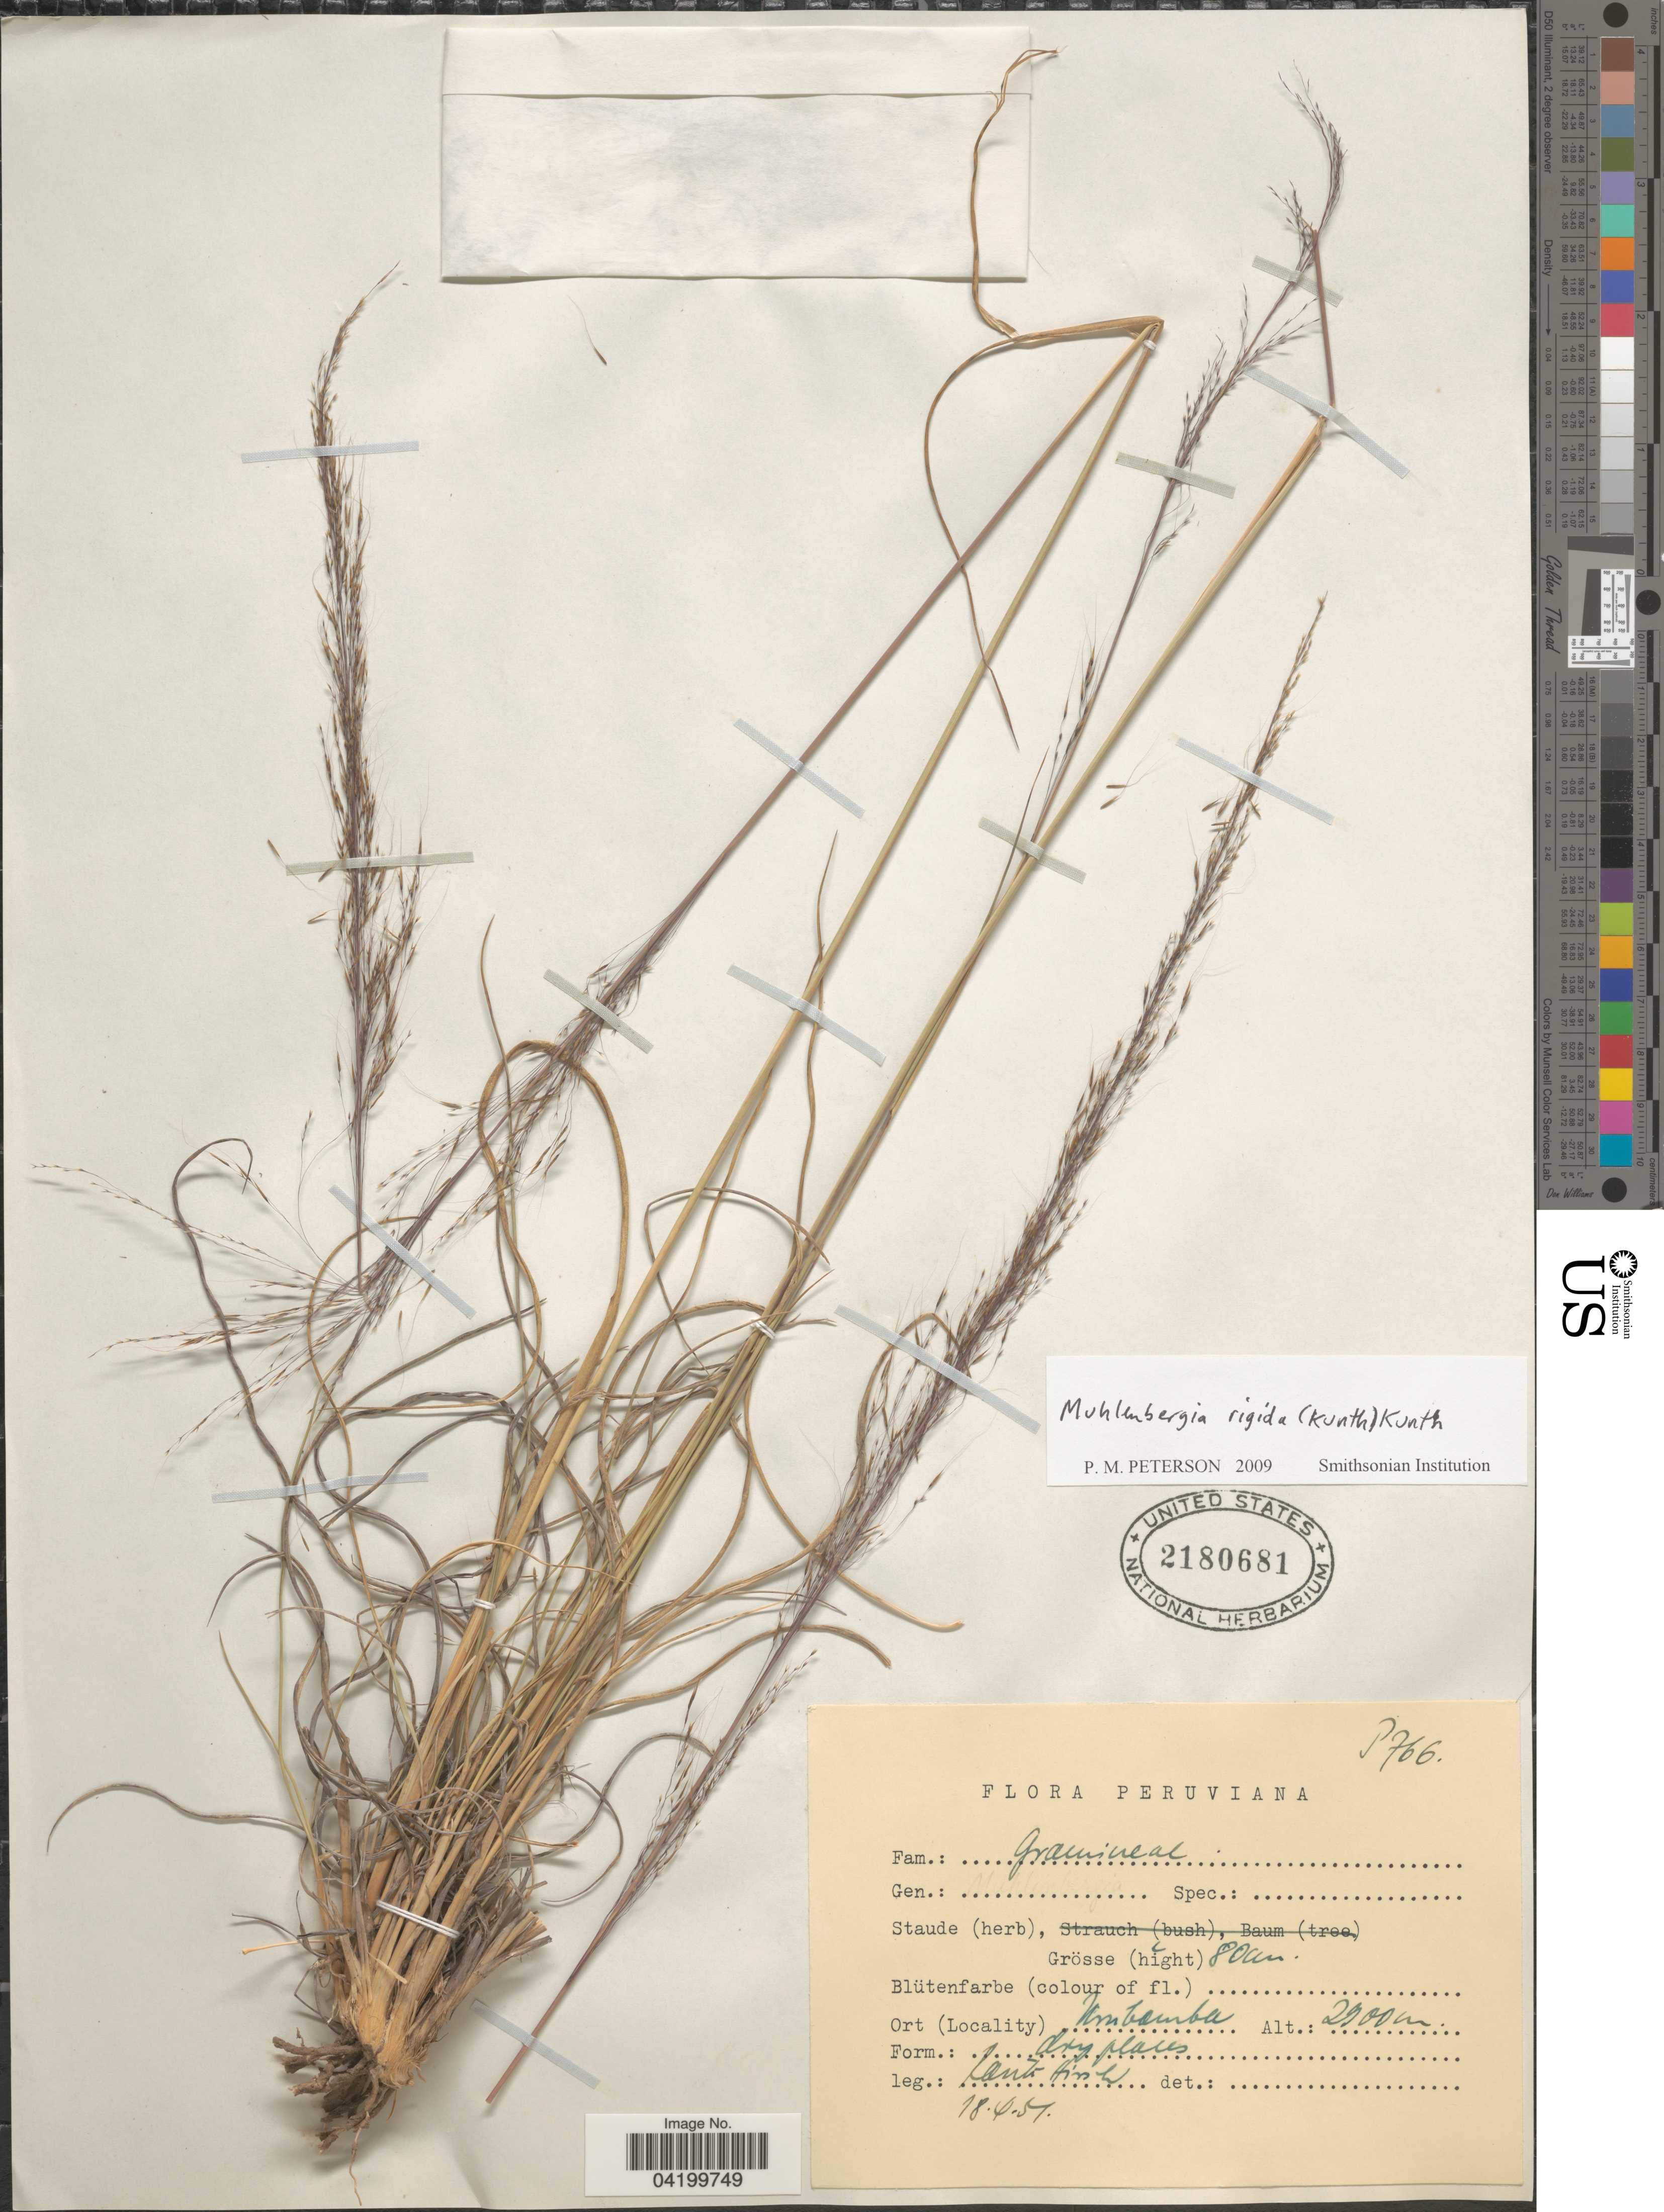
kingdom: Plantae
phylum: Tracheophyta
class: Liliopsida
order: Poales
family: Poaceae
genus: Muhlenbergia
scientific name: Muhlenbergia rigida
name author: (Kunth) Kunth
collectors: -. Rauh & Hirsch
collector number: P766*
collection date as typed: Transcribed d/m/y: 18/4/51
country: Peru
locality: Urubamba.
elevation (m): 2900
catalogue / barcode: US 2180681